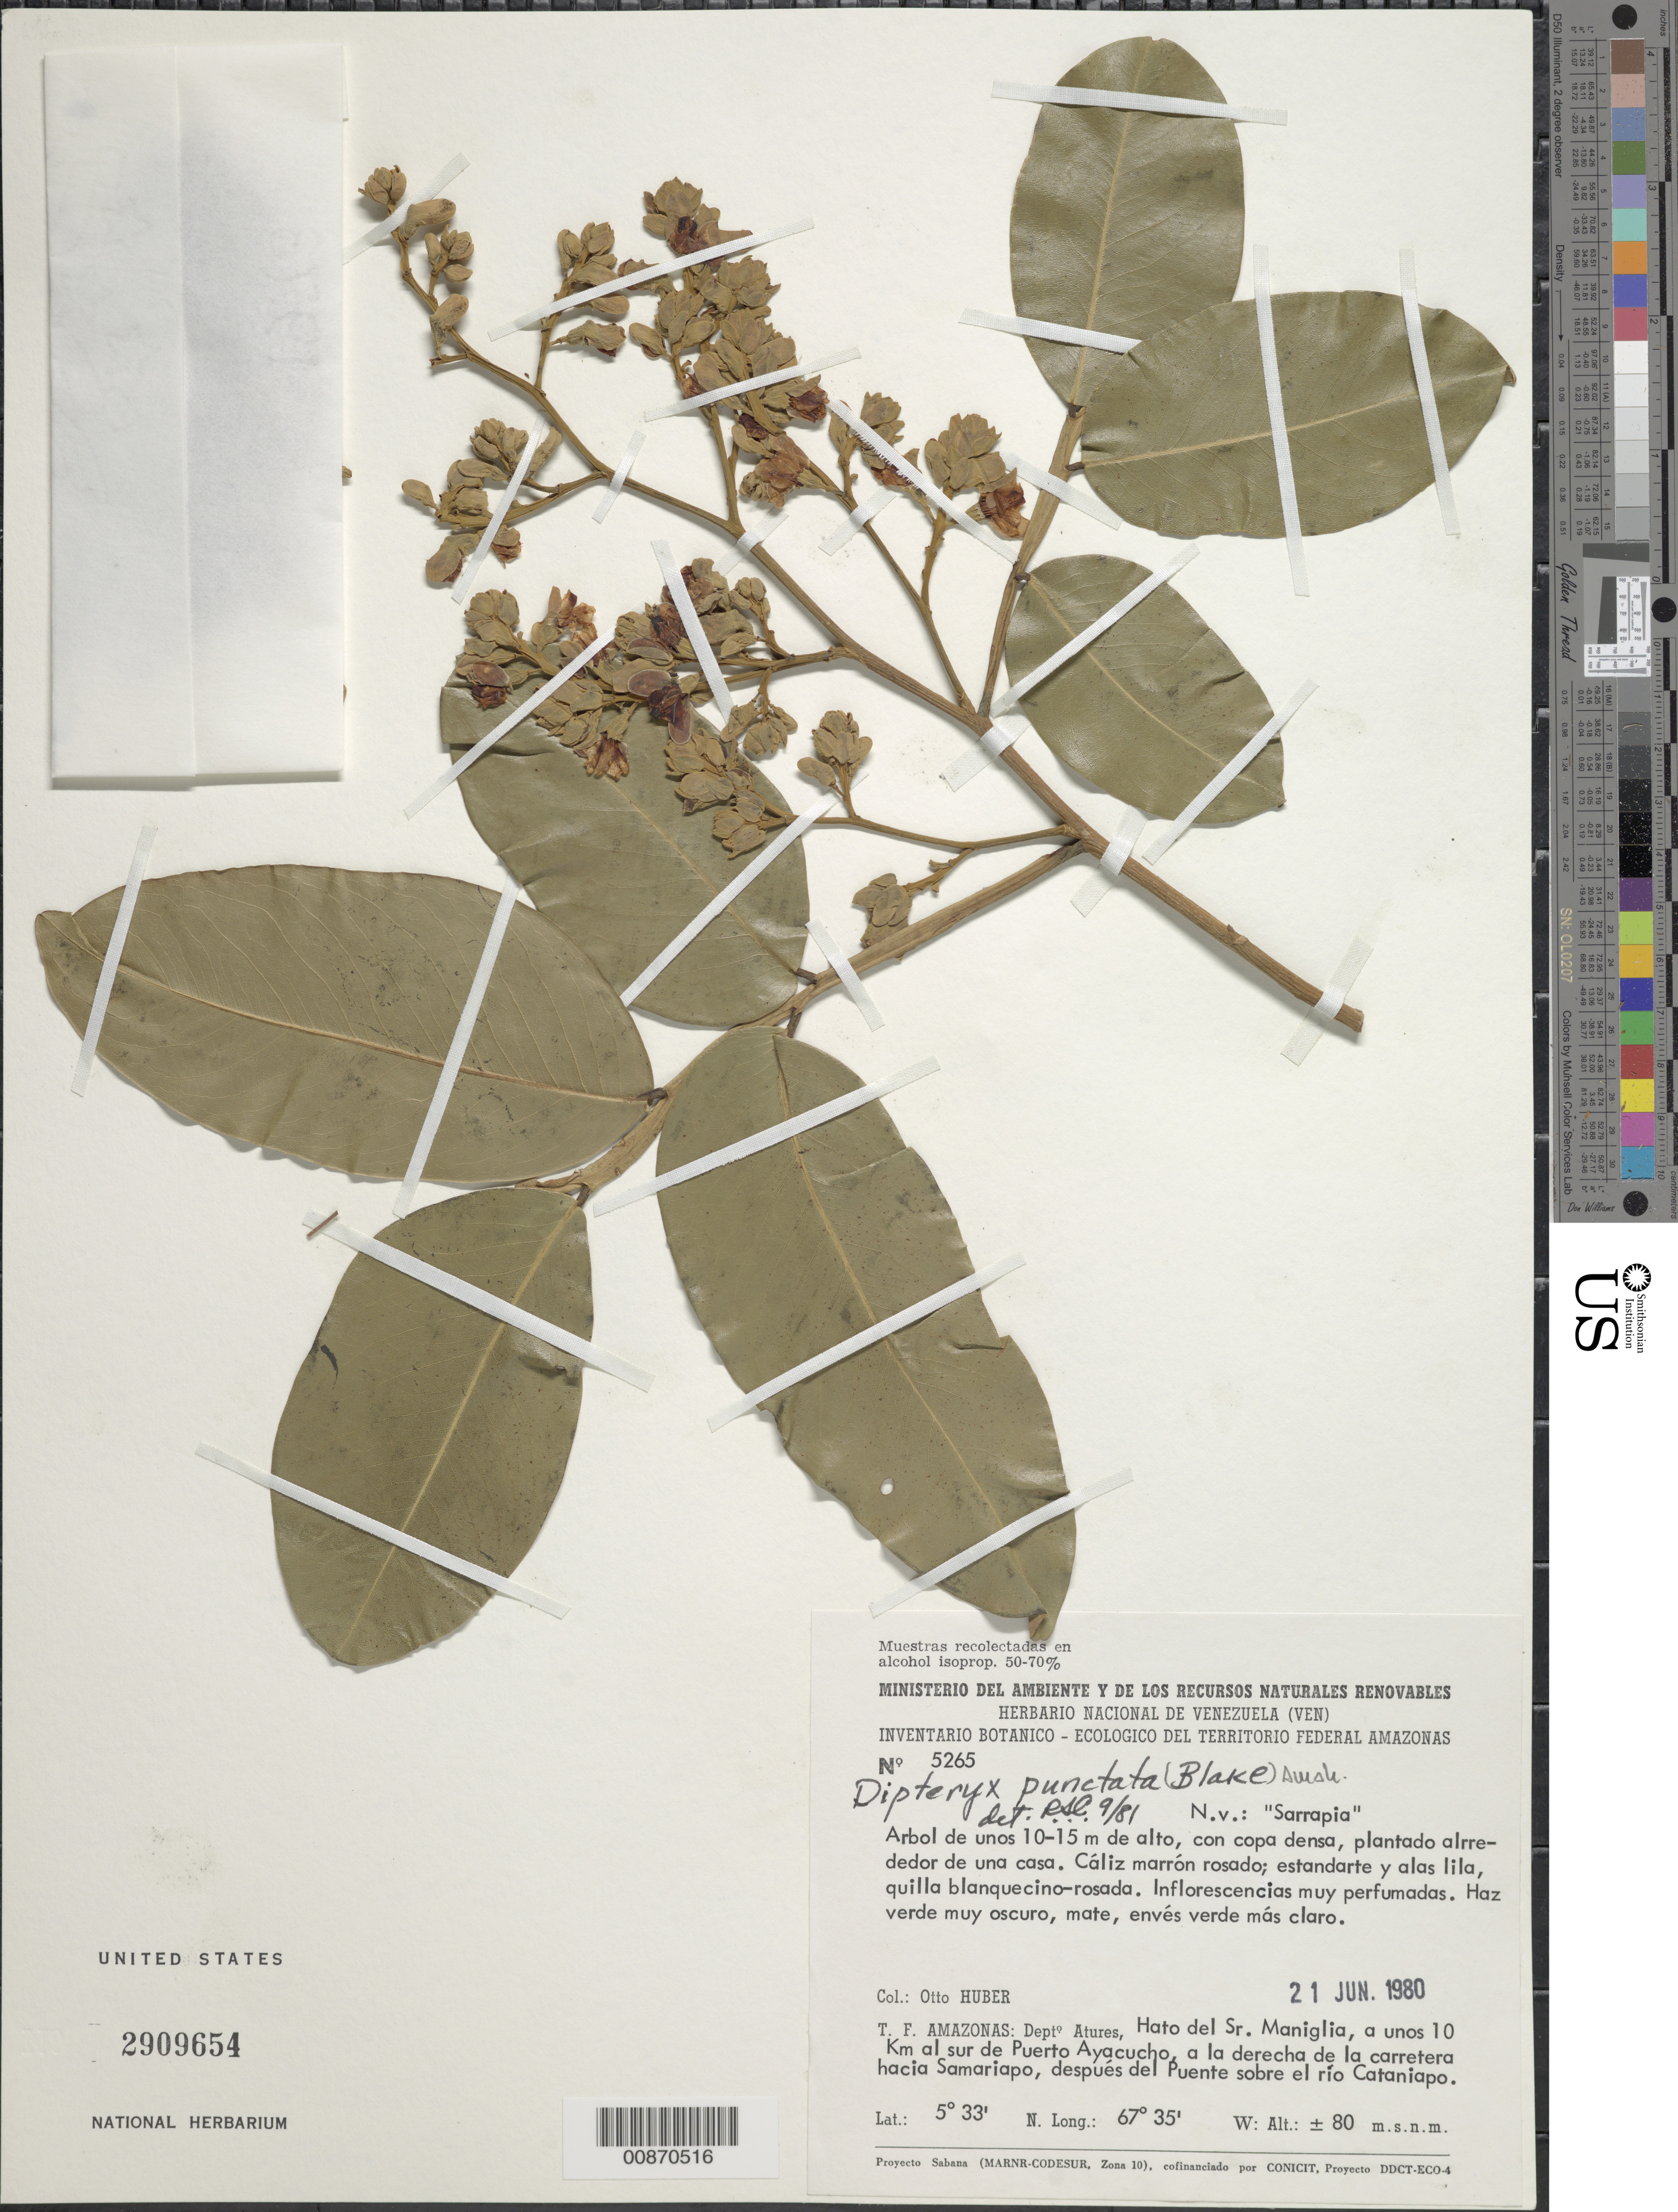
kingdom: Plantae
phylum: Tracheophyta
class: Magnoliopsida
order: Fabales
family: Fabaceae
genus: Dipteryx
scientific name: Dipteryx punctata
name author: (S.F. Blake) Amshoff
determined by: Cowan, R. S.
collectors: O. Huber & S. S. Tillett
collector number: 5265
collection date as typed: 21-Jun-80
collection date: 1980-06-21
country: Venezuela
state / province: Amazonas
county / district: Atures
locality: Hato del Sr. Maniglia, a unos 10 km al sur de Puerto Ayacucho, a la derecha de la carretera hacia Smariapo, despeus del Puente sobre el Río Cataniapo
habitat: Plantado alrededor de una casa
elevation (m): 80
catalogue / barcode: US 2909654